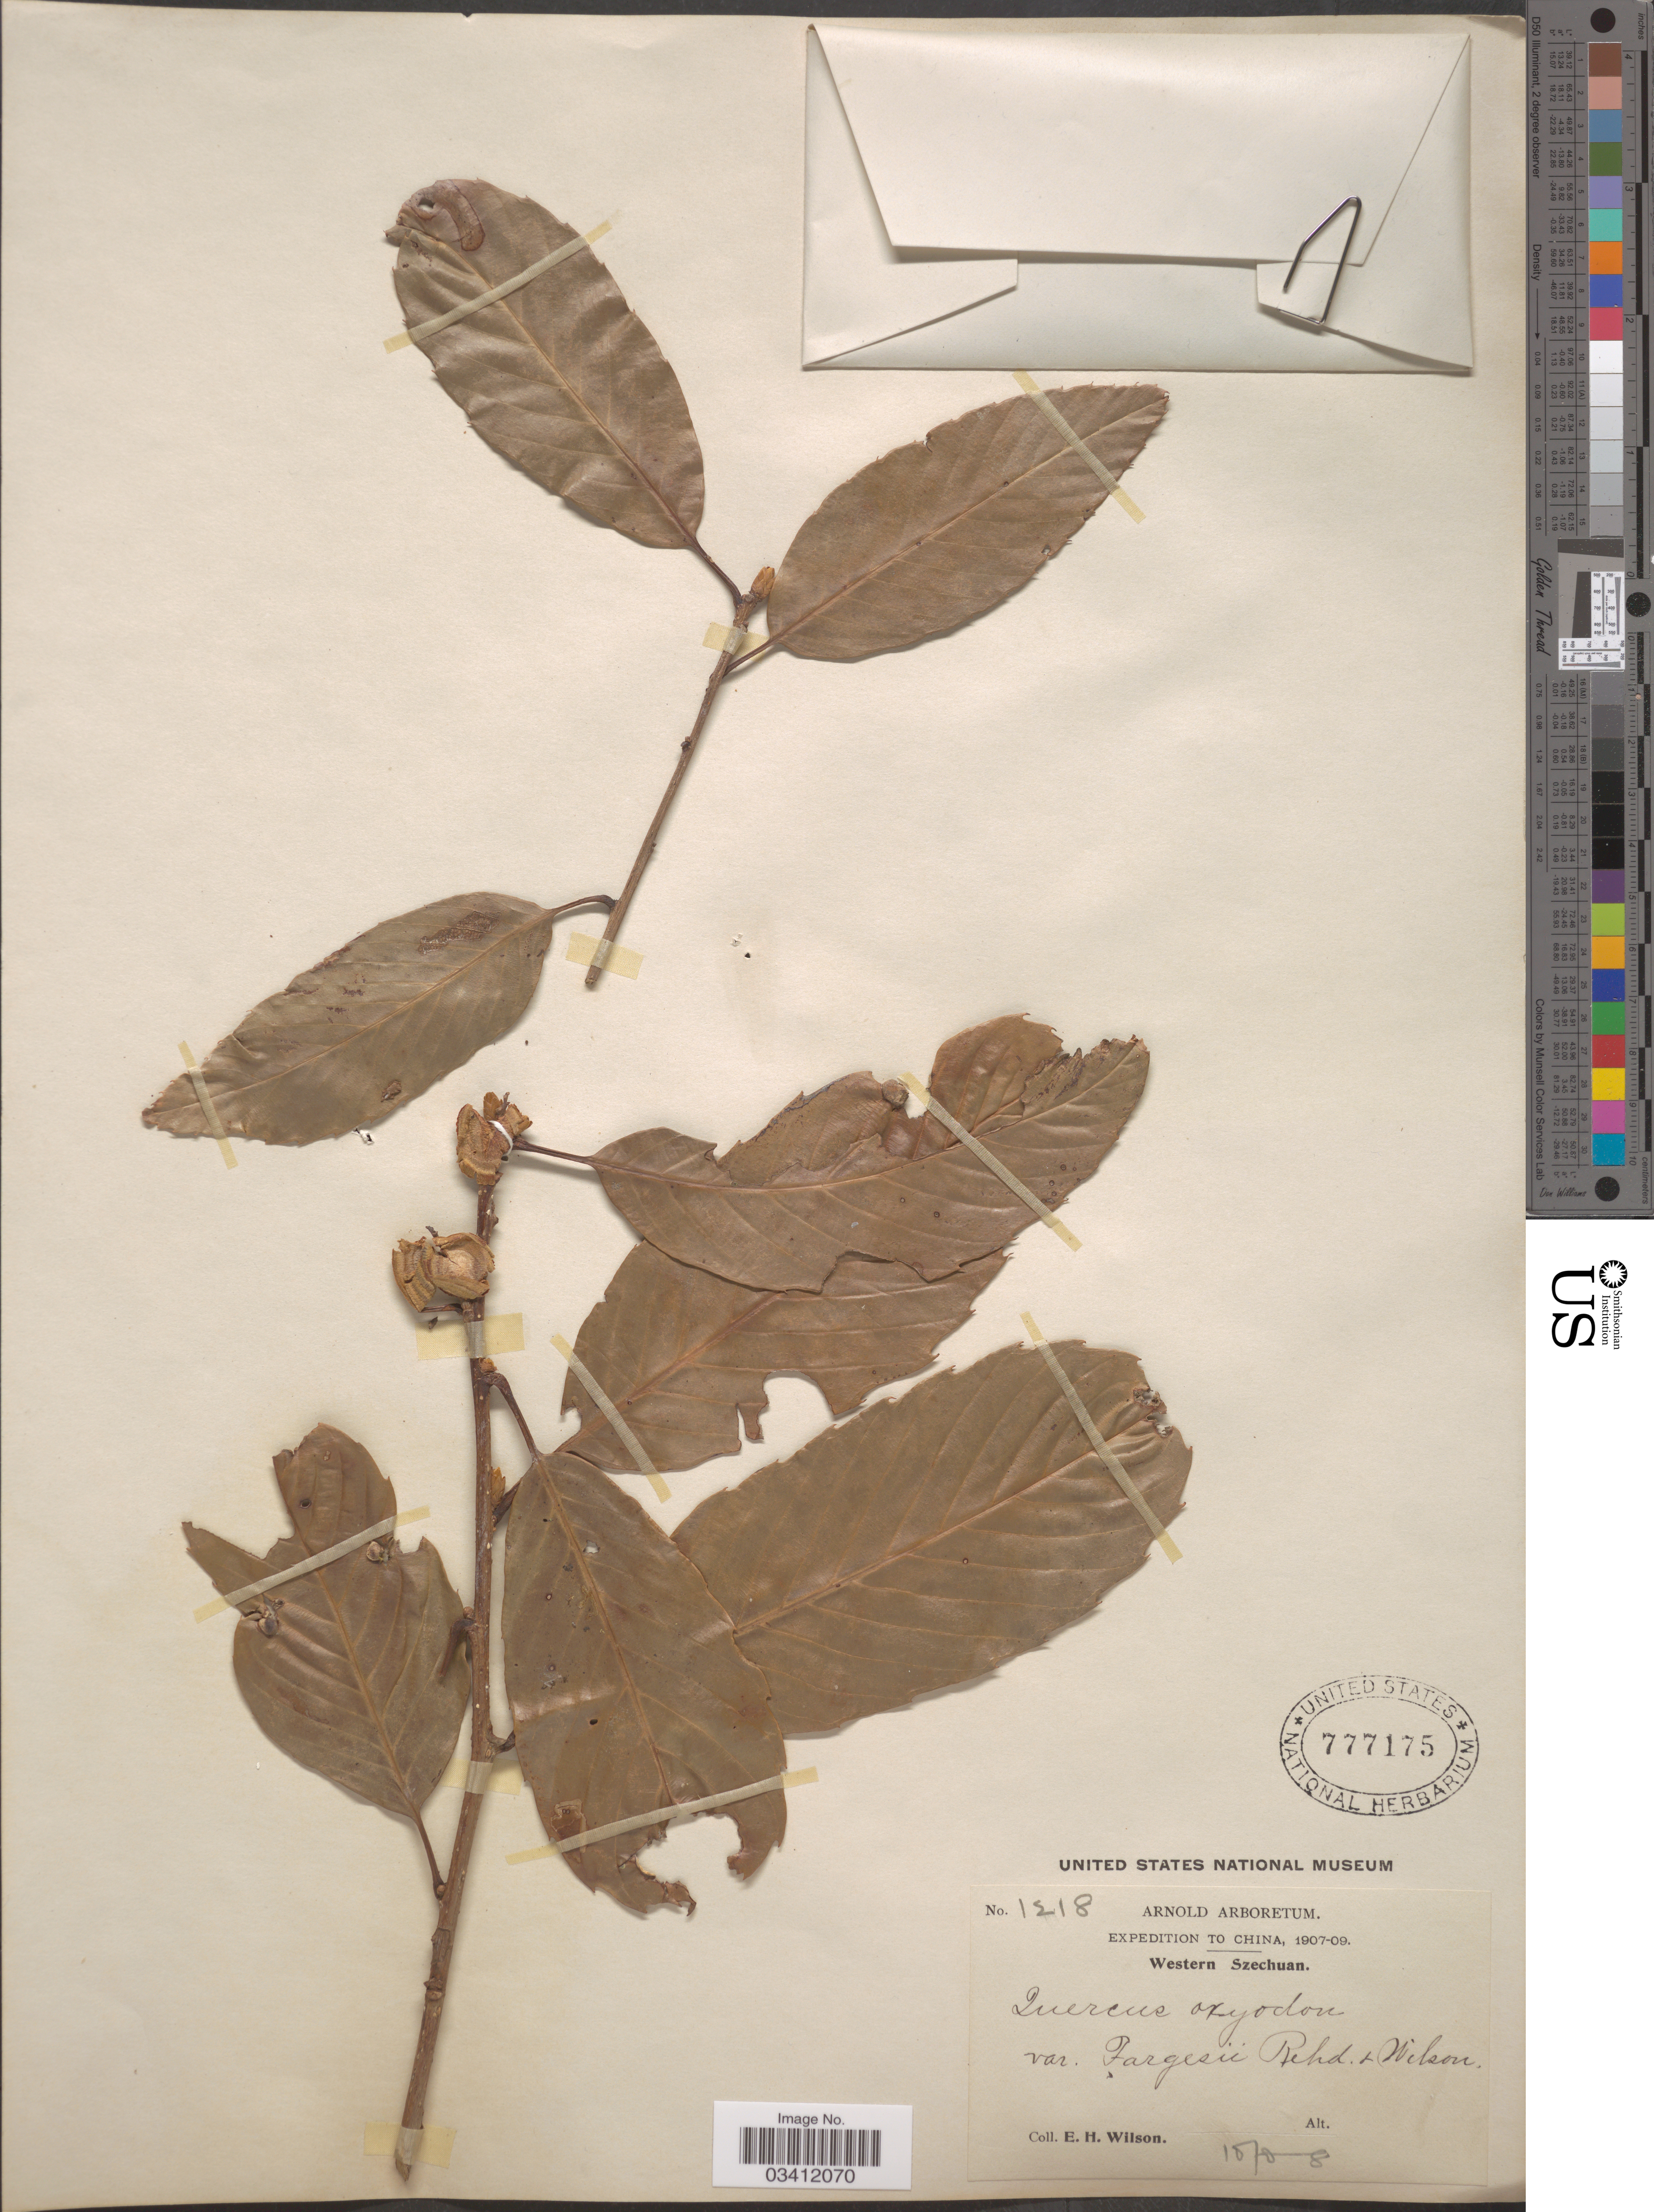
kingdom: Plantae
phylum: Tracheophyta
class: Magnoliopsida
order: Fagales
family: Fagaceae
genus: Quercus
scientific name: Quercus nariakii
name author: Hayata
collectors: E. Wilson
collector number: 1218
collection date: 1908-10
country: China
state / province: Sichuan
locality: Western Szechuan.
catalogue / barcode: US 777175